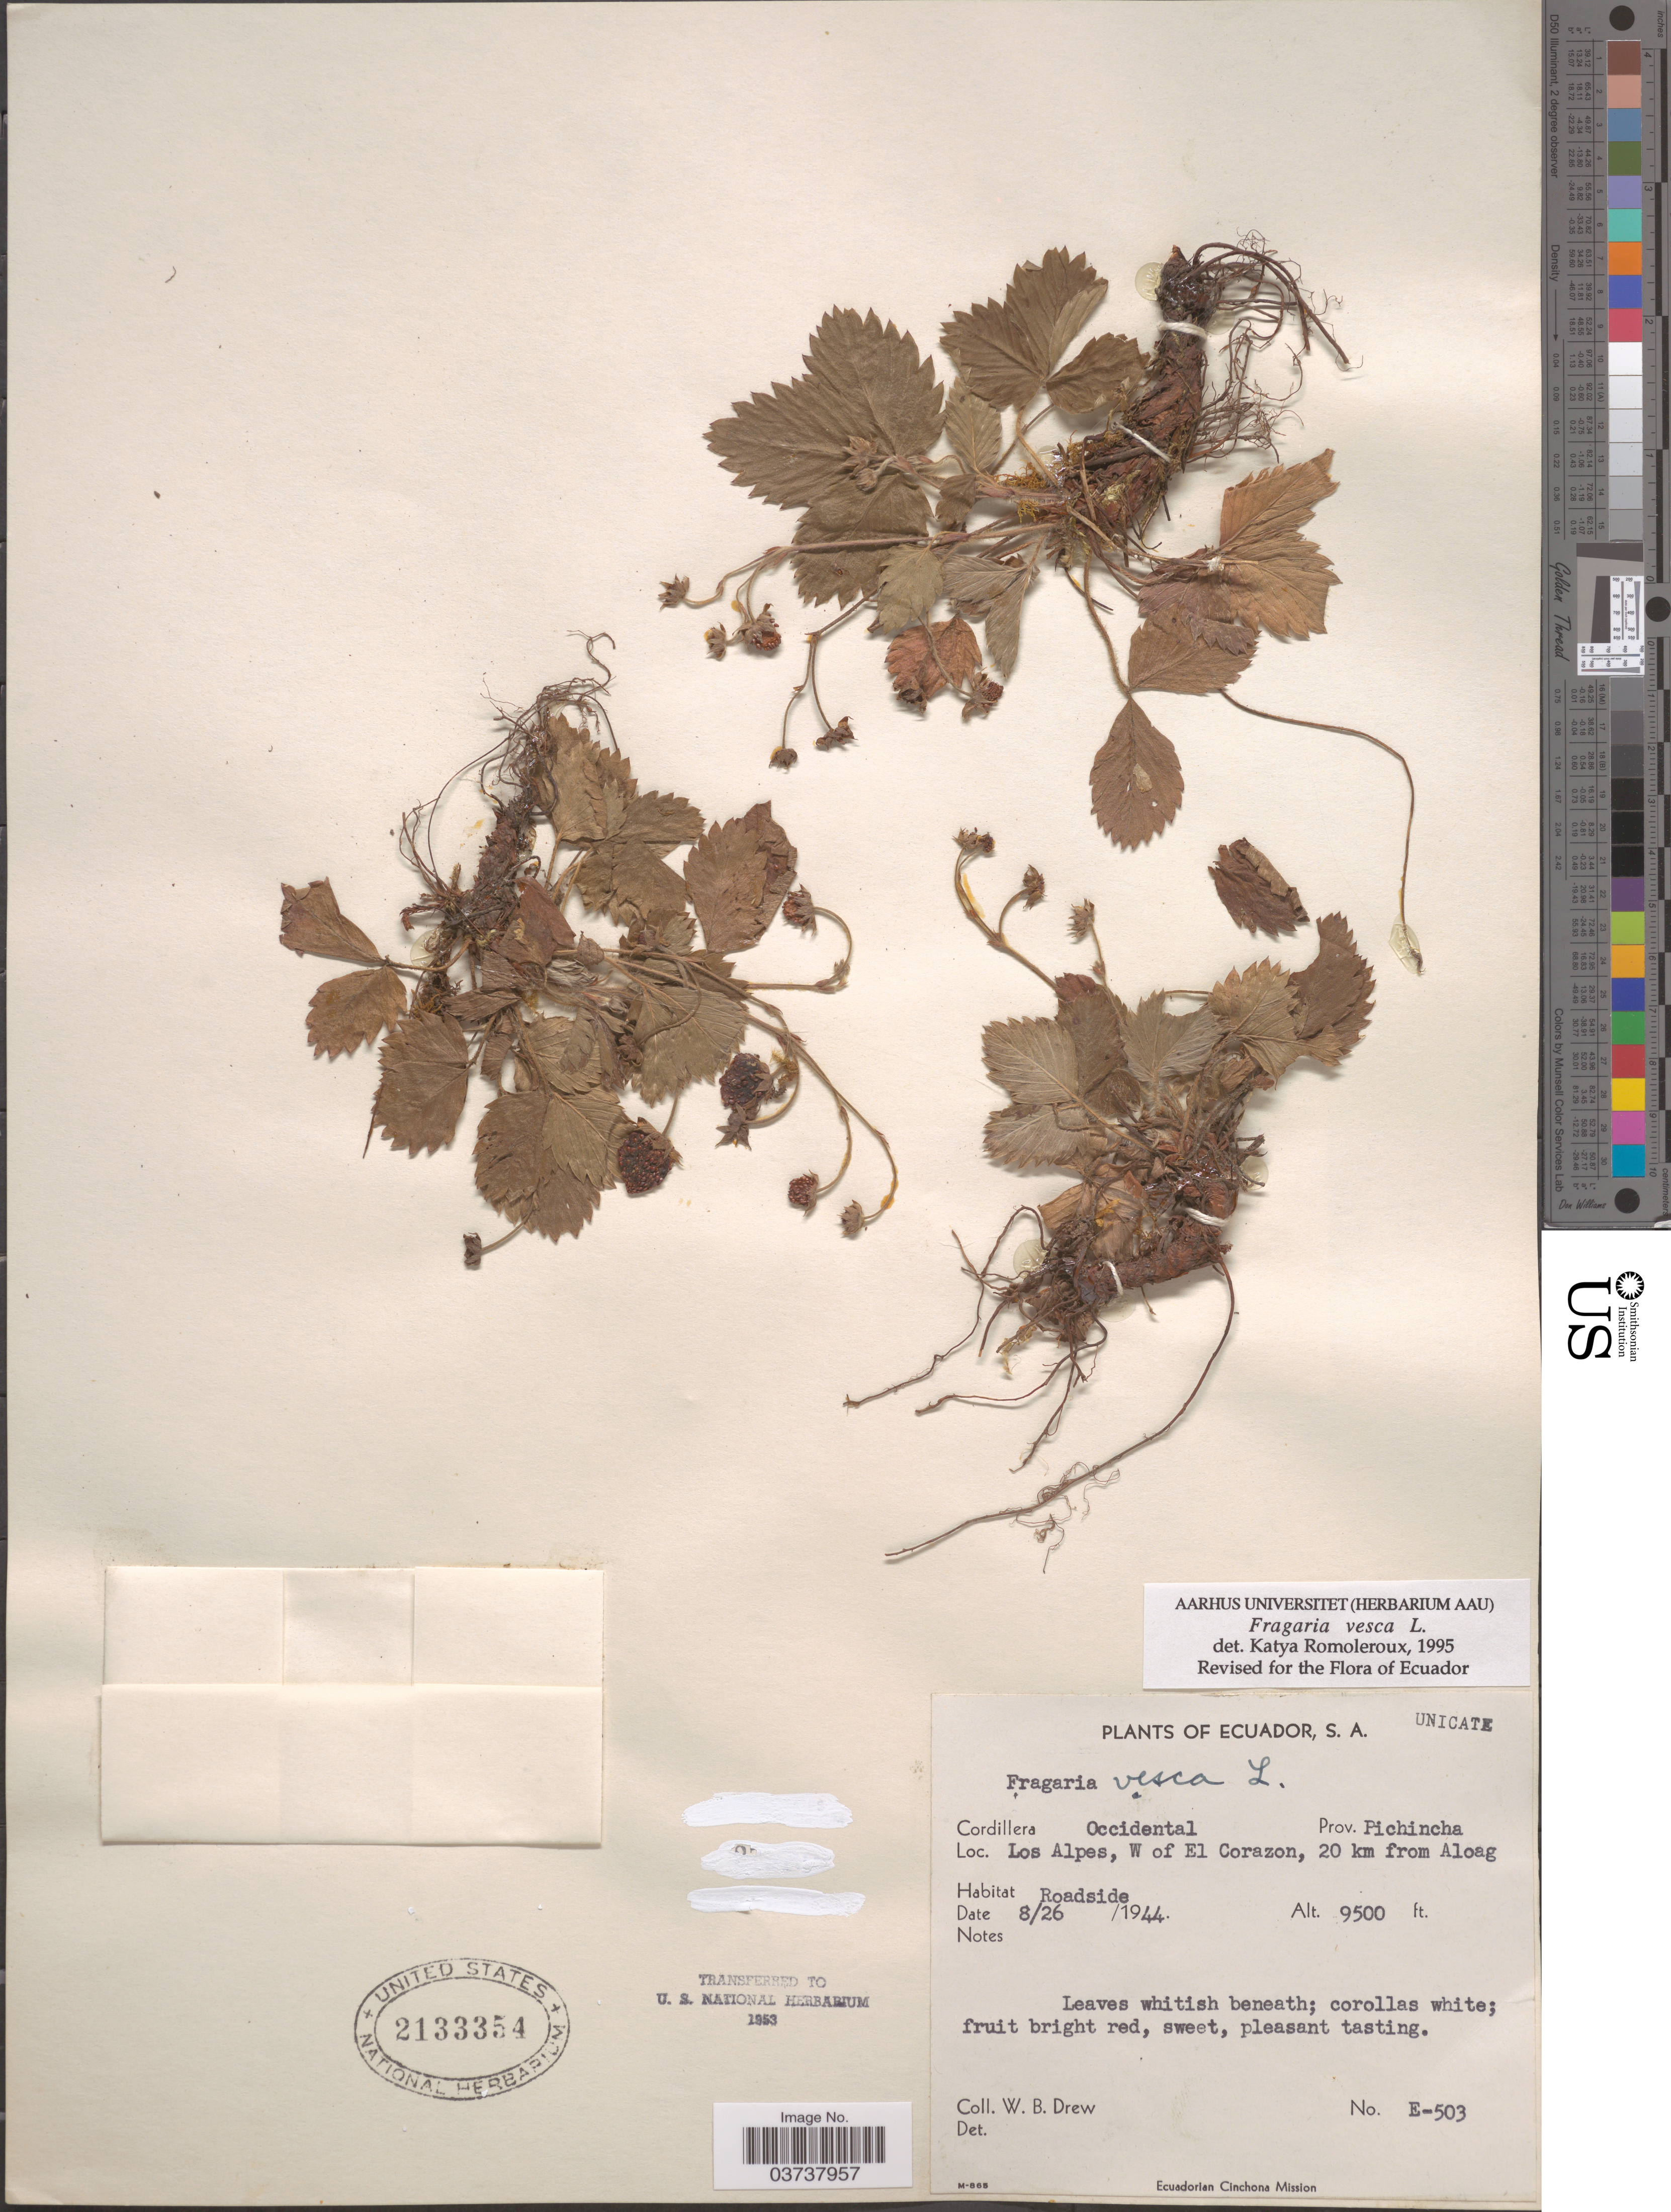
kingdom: Plantae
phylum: Tracheophyta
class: Magnoliopsida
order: Rosales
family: Rosaceae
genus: Fragaria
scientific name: Fragaria vesca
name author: L.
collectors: W. B. Drew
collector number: E-503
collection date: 1944-08-26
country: Ecuador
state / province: Pichincha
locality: Cordillera Occidental. Los Alpes, W of El Corazon, 20 km from Aloag.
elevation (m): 2896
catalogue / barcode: US 2133354